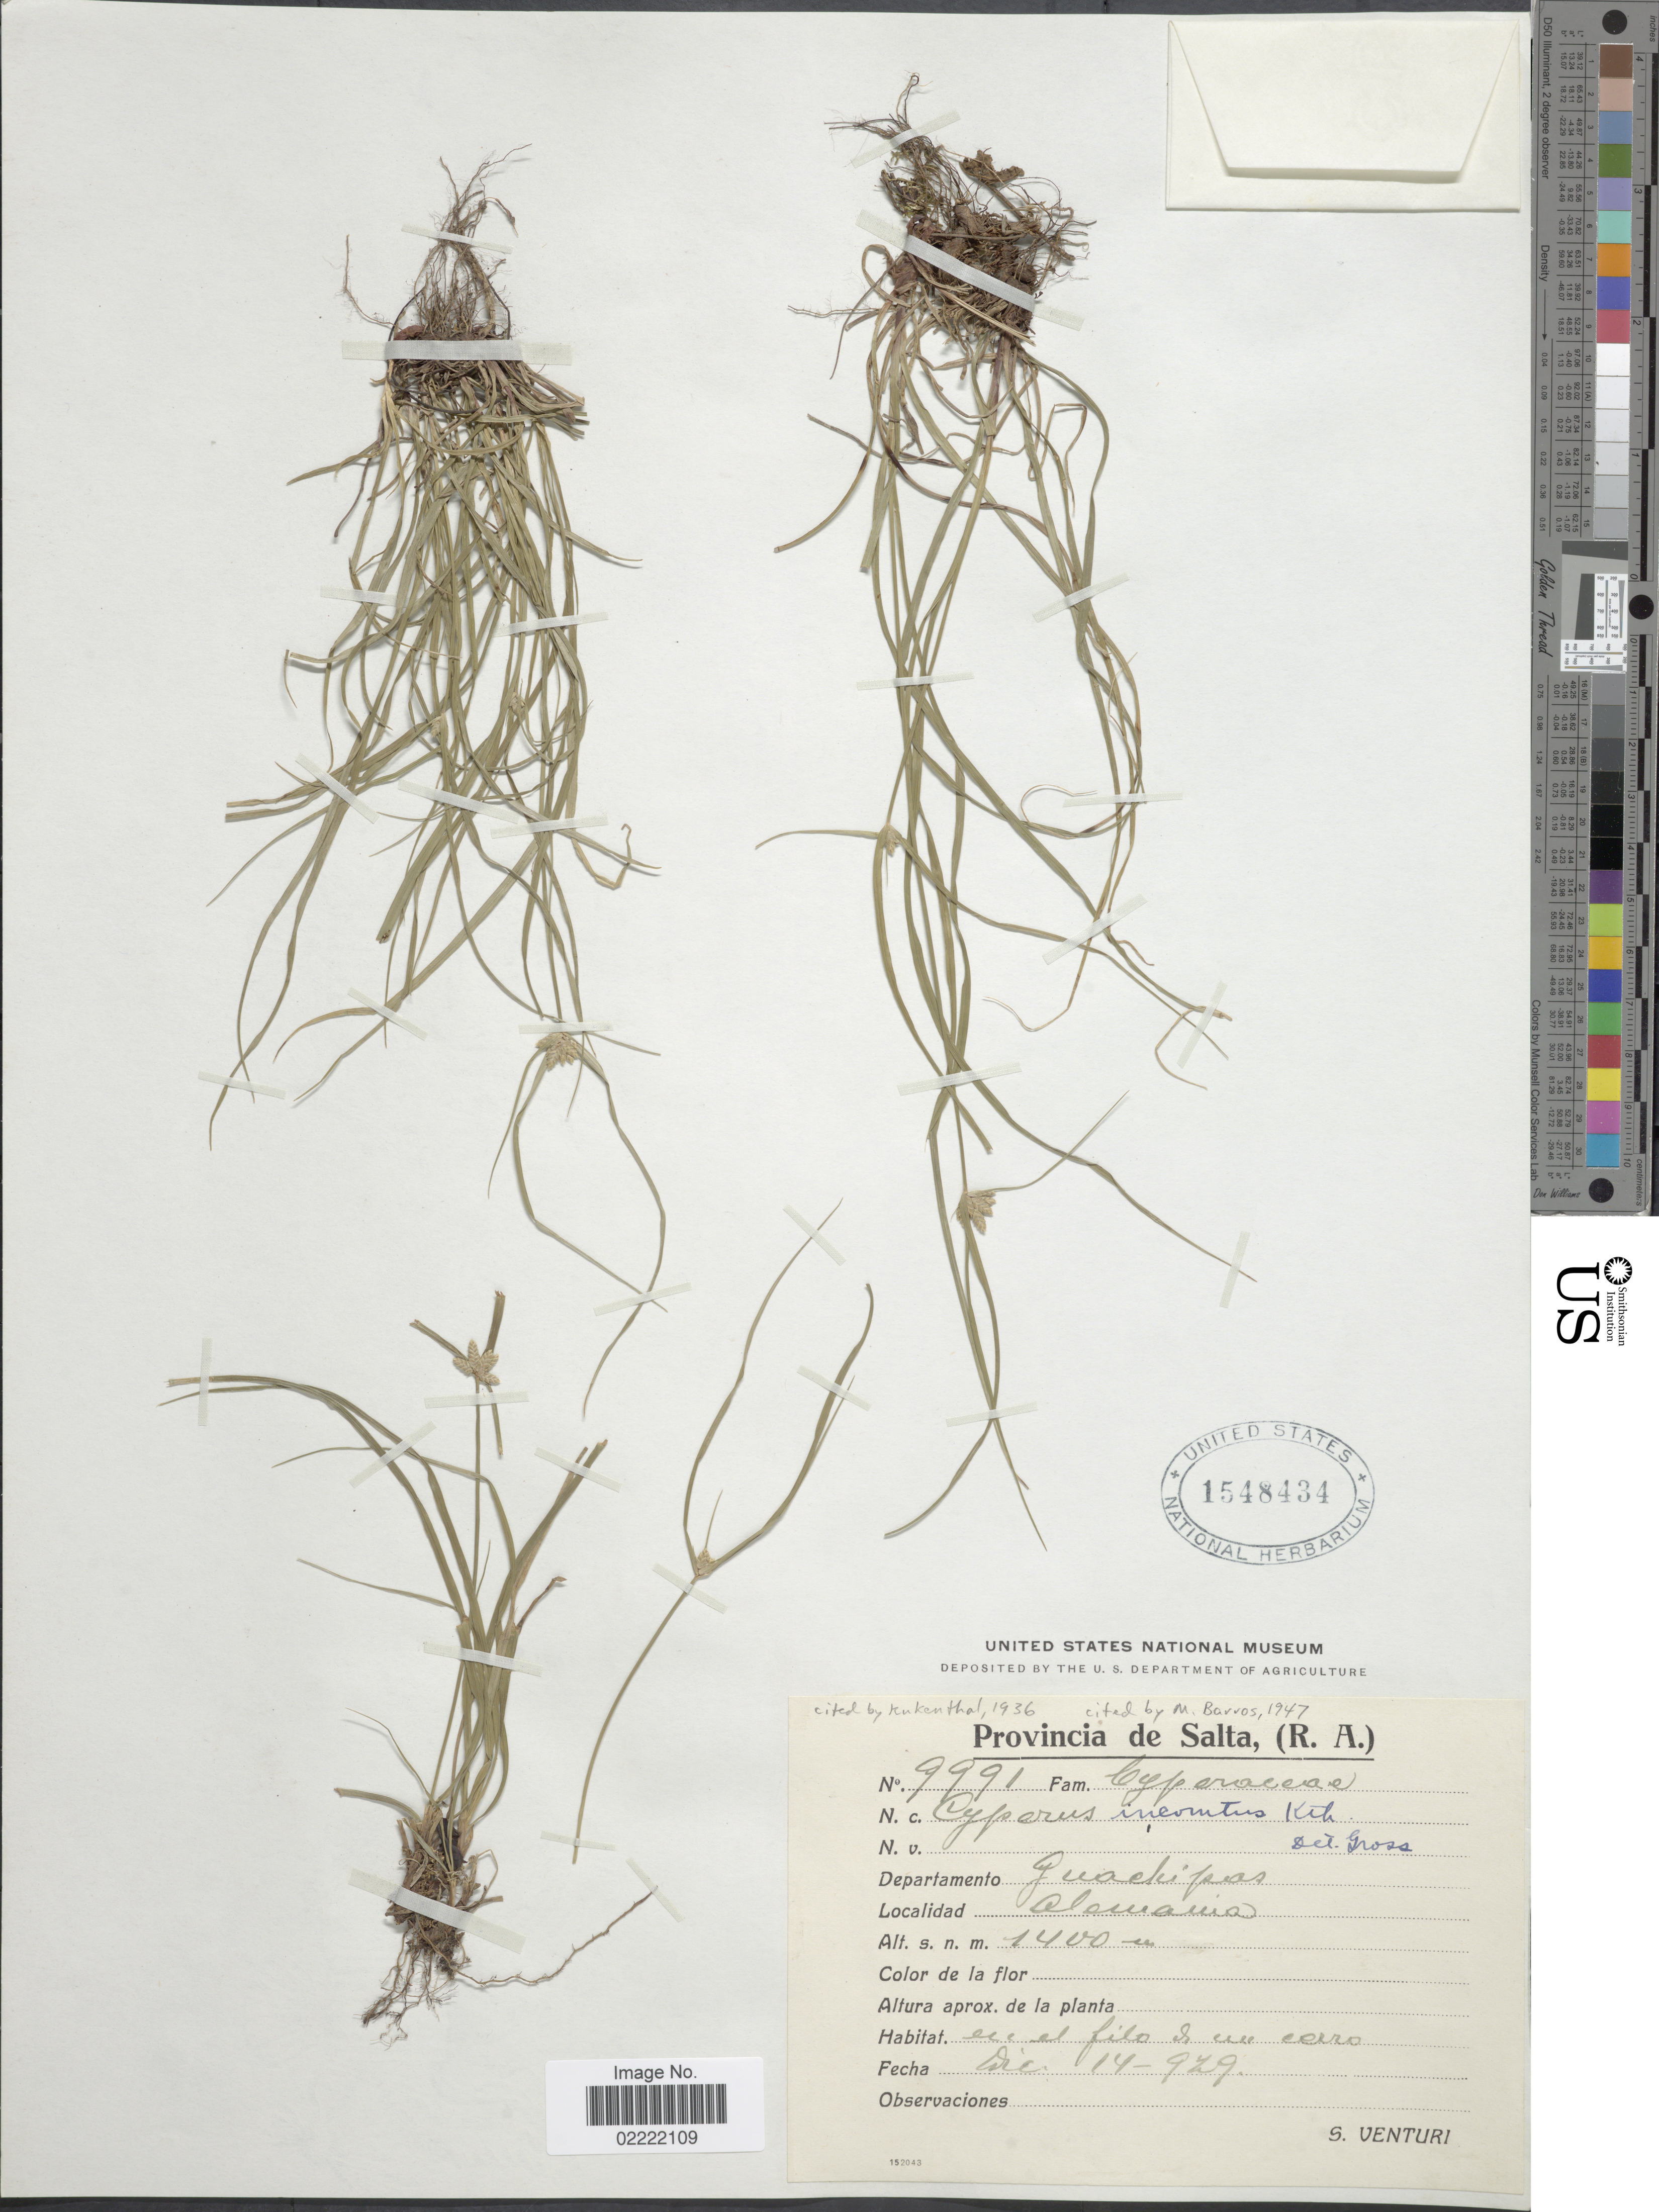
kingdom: Plantae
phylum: Tracheophyta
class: Liliopsida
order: Poales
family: Cyperaceae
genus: Cyperus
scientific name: Cyperus incomtus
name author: Kunth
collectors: S. Venturi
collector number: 9991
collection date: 1929-12-14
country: Argentina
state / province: Salta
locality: (R.A.) Departamento Guachipas, Alemania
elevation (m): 1400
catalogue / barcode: US 1548434